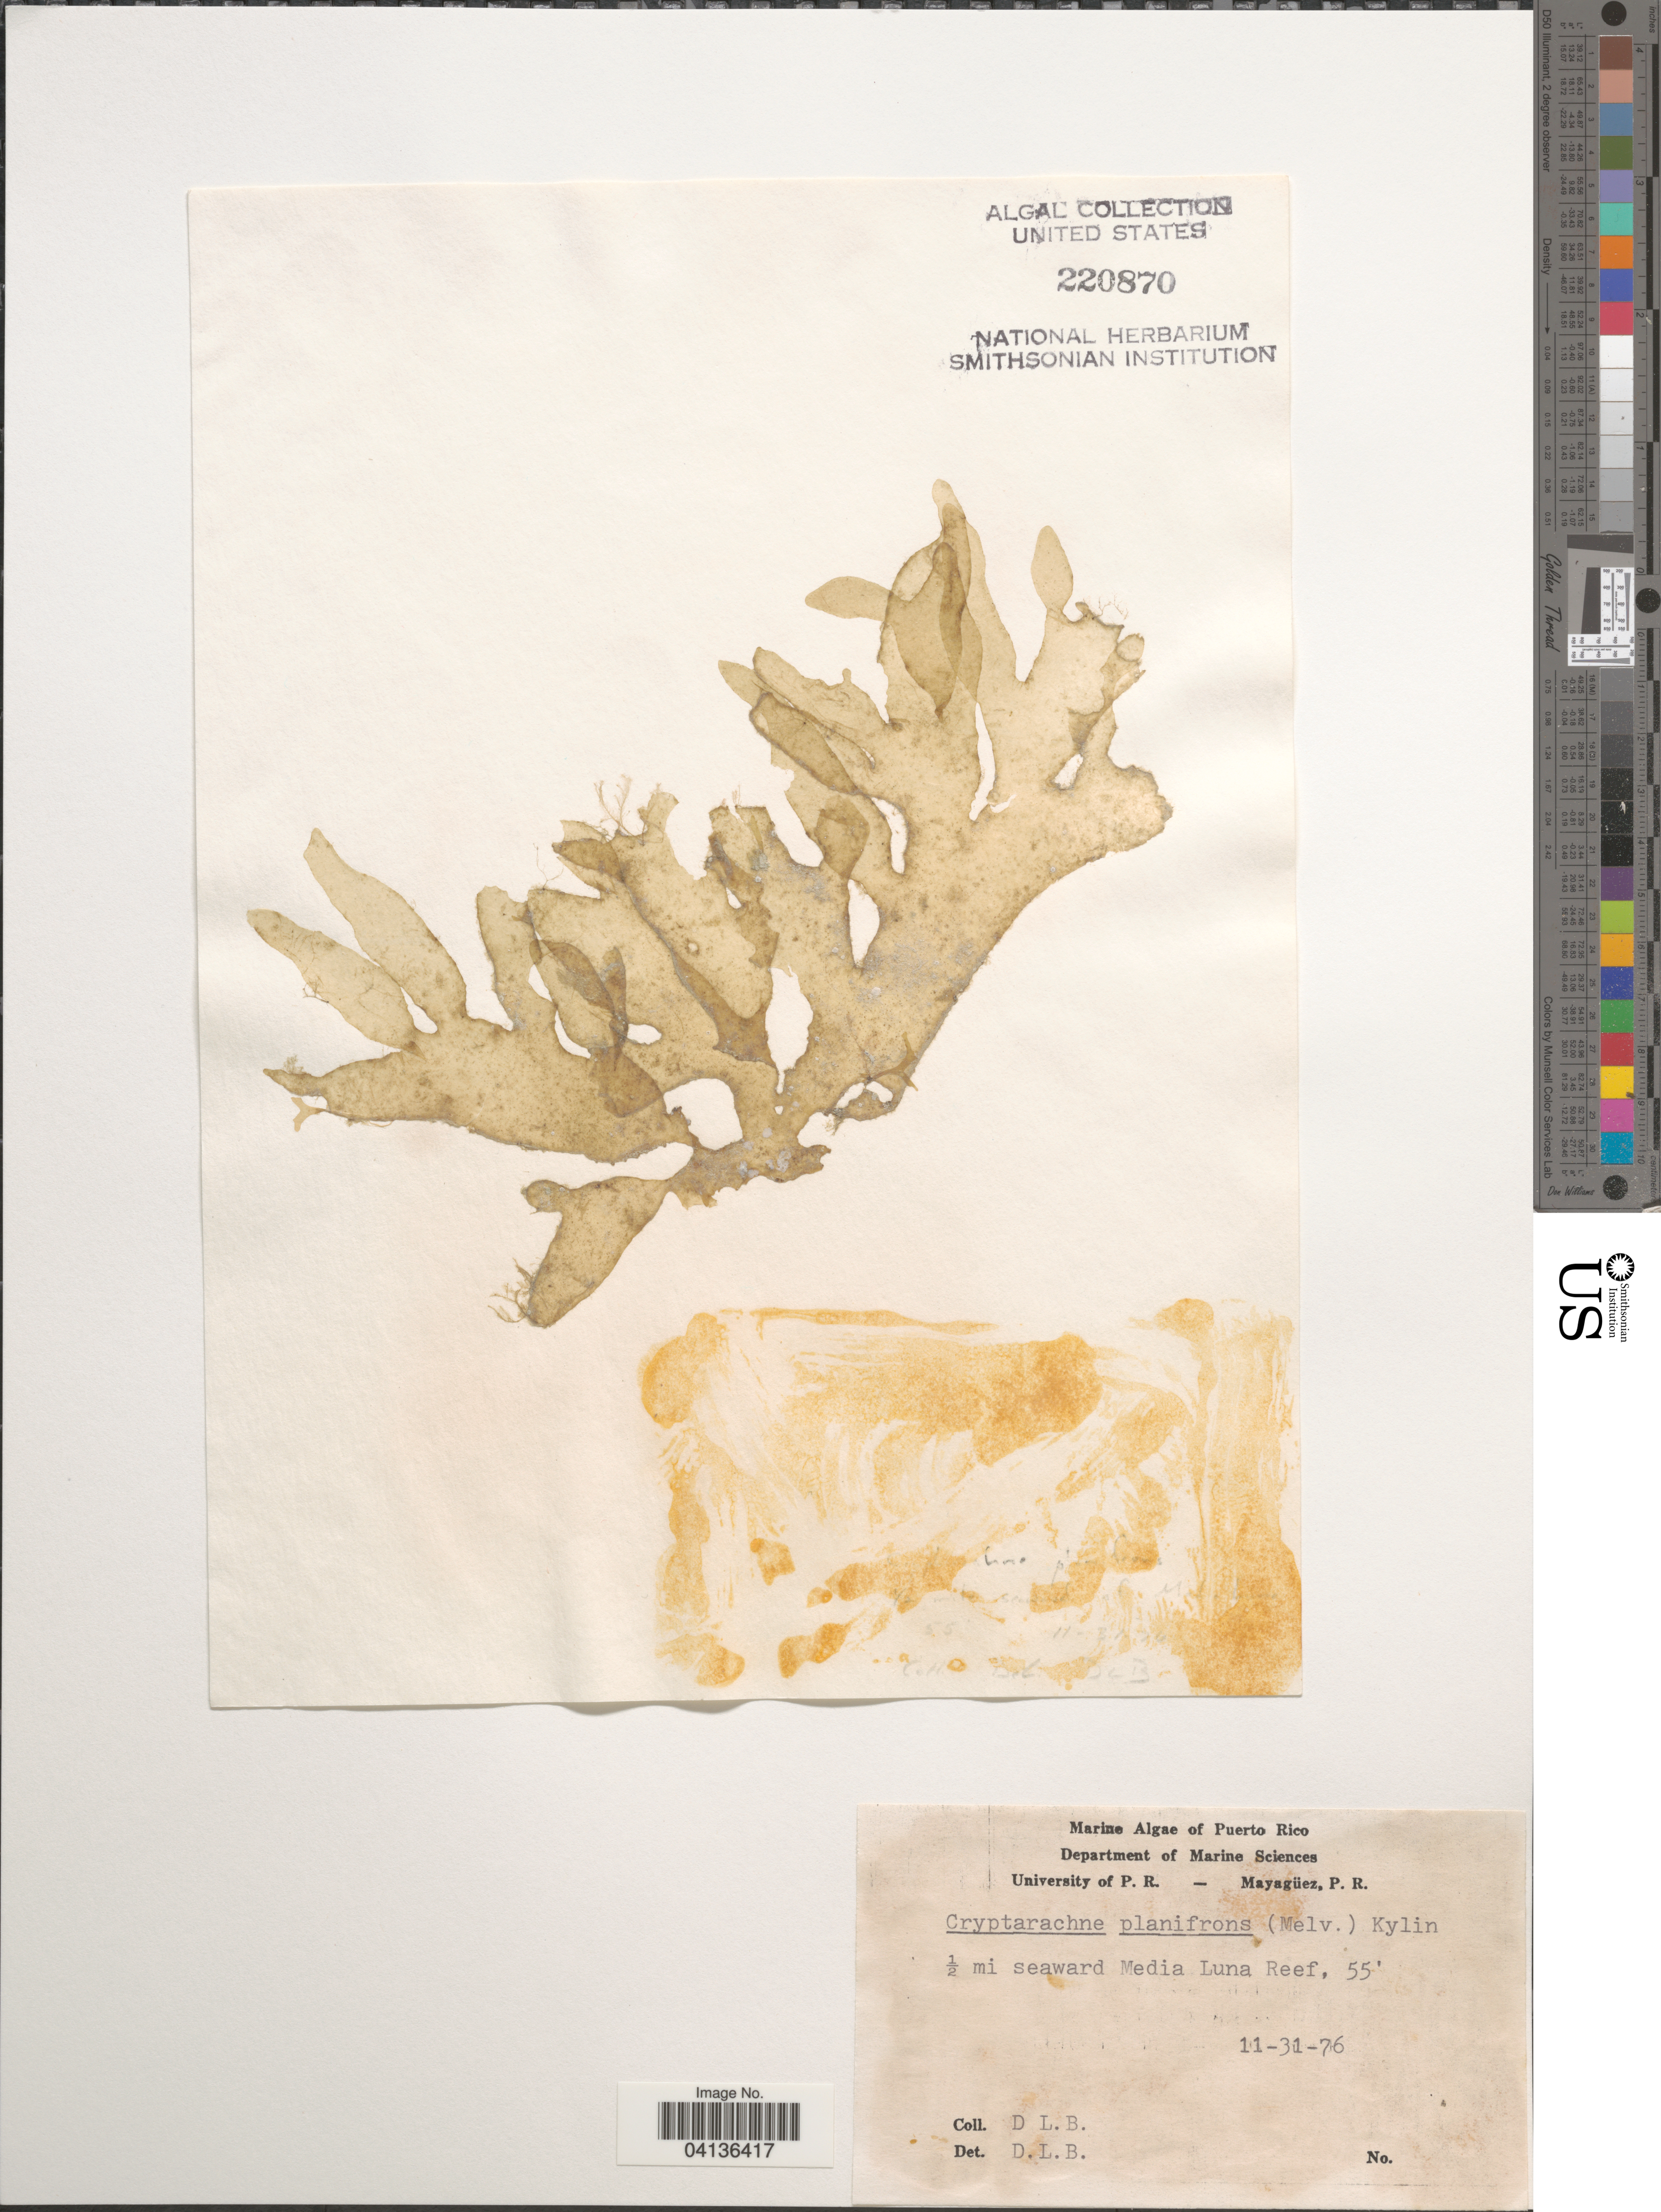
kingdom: Plantae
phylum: Rhodophyta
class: Florideophyceae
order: Rhodymeniales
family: Rhodymeniaceae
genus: Chrysymenia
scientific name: Chrysymenia planifrons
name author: (Melvill) J. Agardh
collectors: D. L. B.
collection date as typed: Transcribed d/m/y: 31/11/76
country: Puerto Rico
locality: ½ mi seaward Media Luna Reef.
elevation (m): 17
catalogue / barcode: US 220870